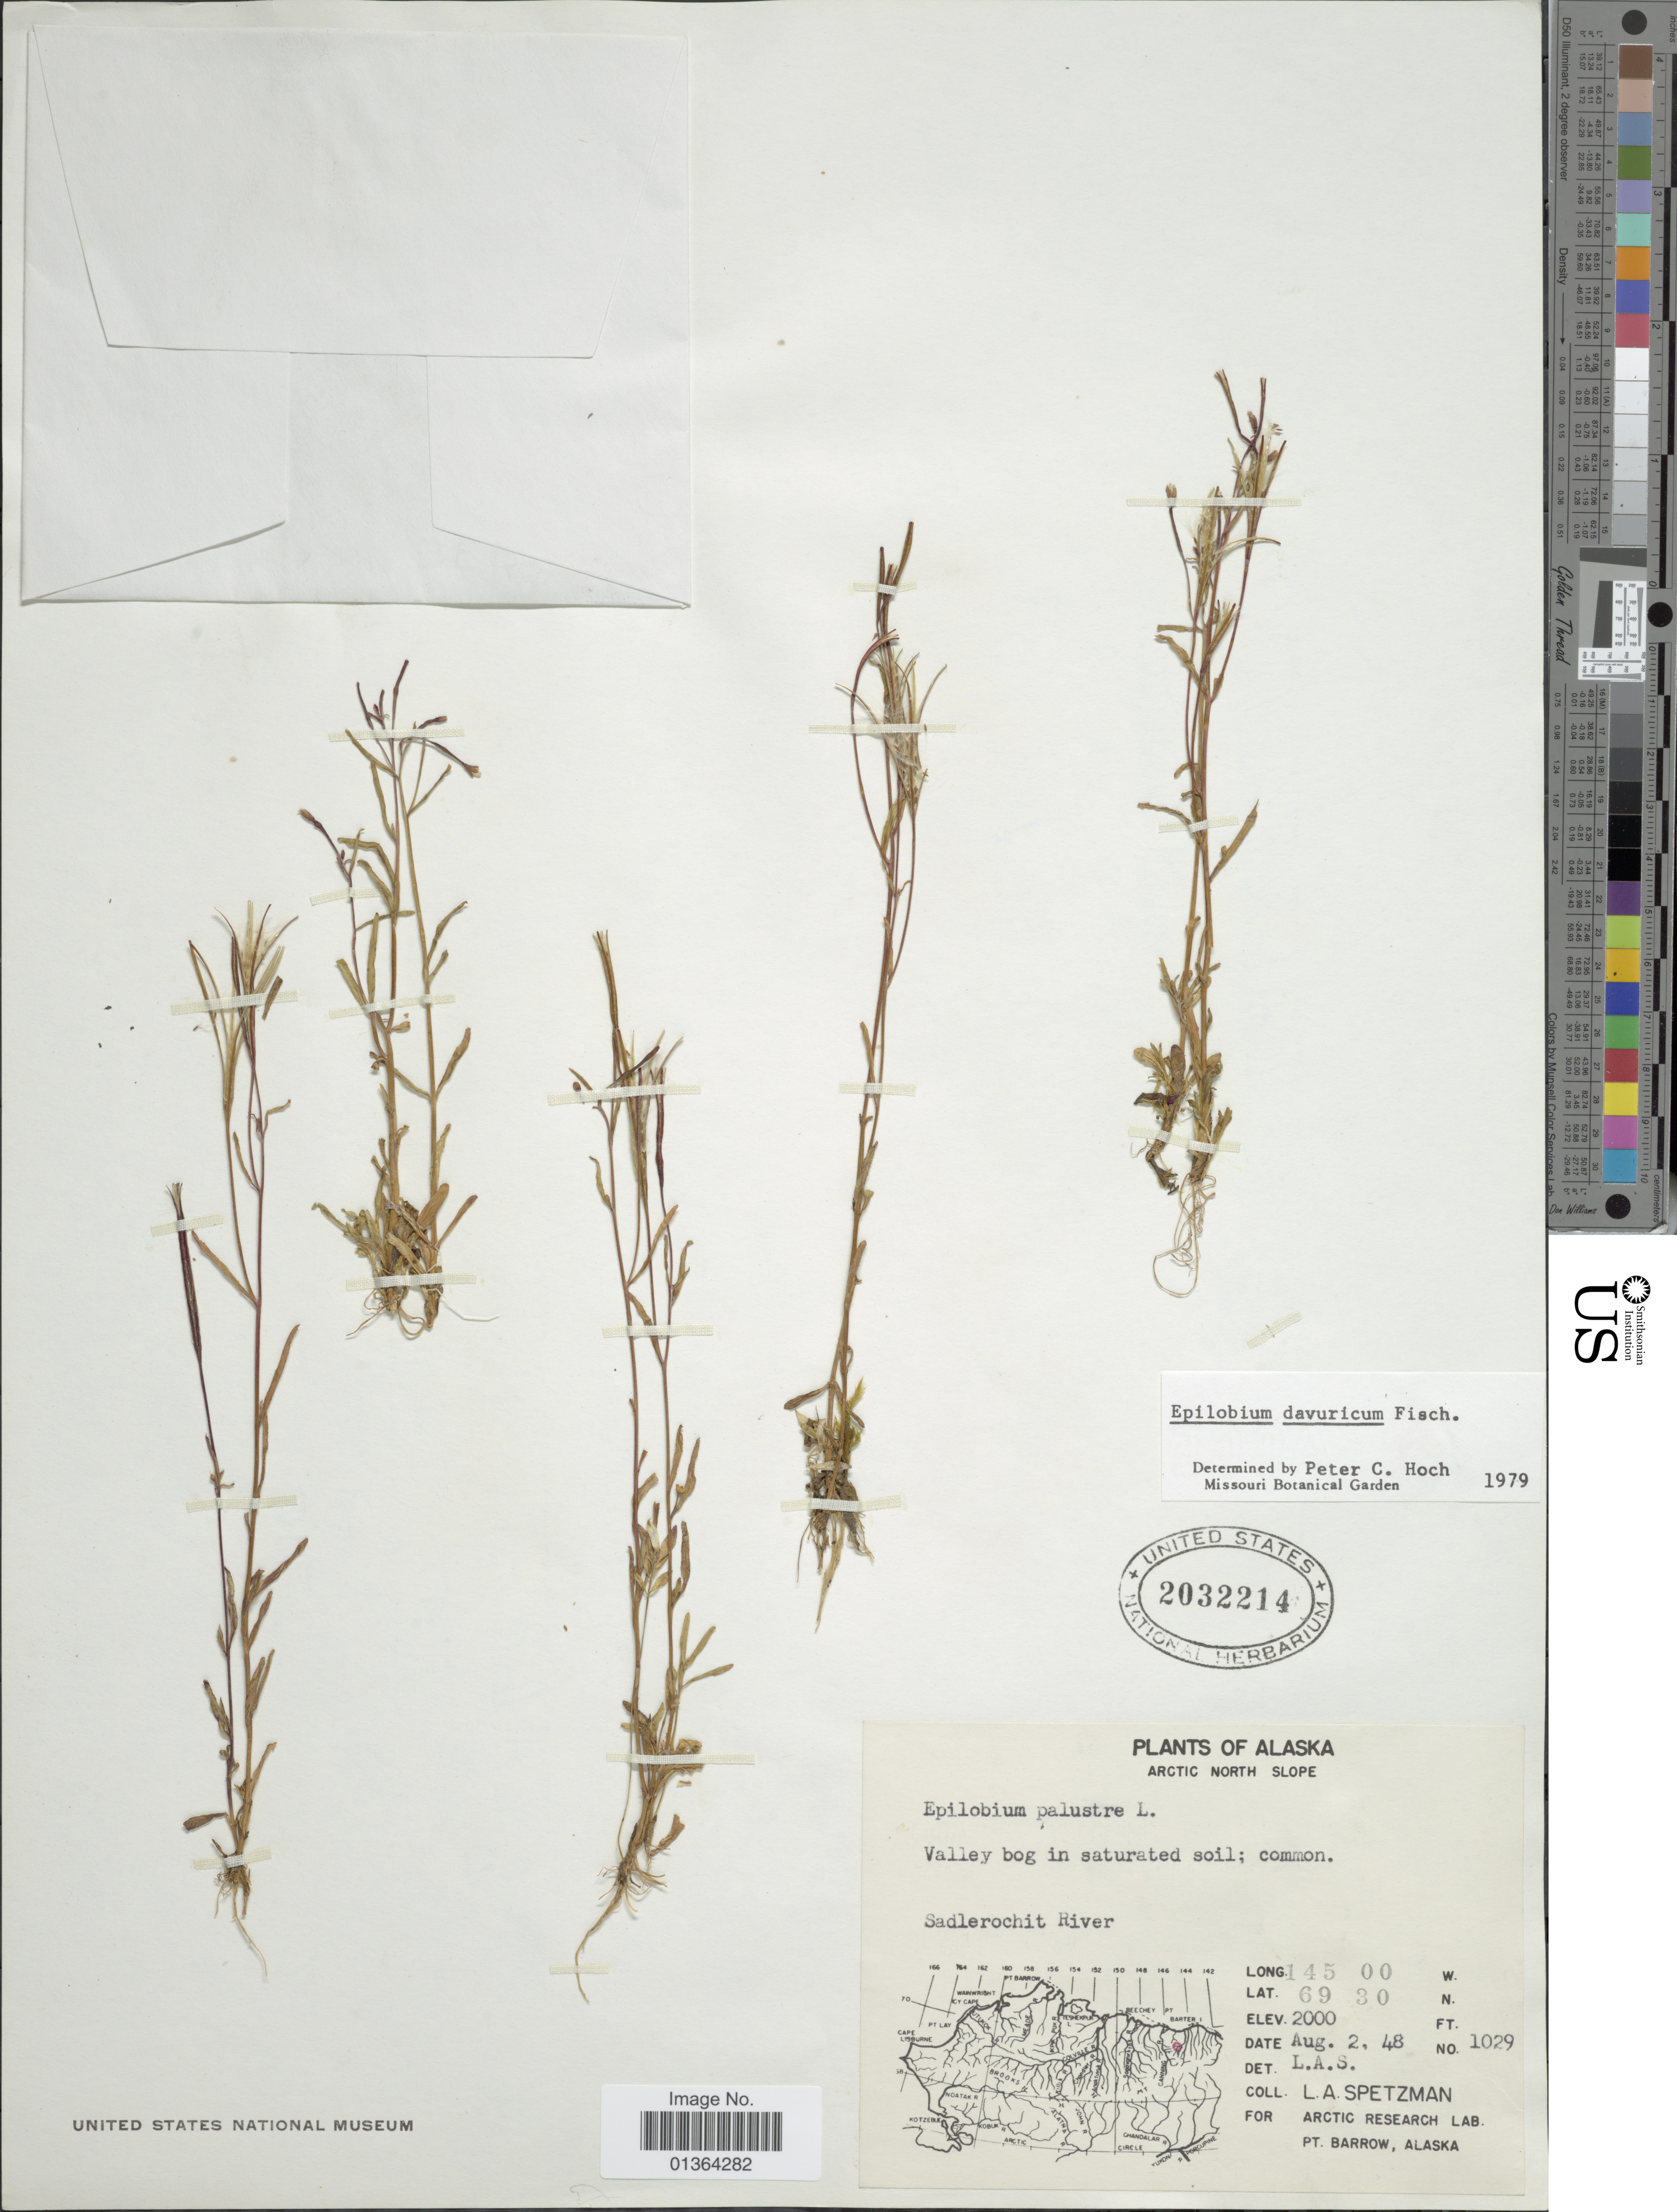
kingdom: Plantae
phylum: Tracheophyta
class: Magnoliopsida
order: Myrtales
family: Onagraceae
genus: Epilobium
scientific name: Epilobium davuricum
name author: Fisch. ex Hornem.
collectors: L. Spetzman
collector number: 1029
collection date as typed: Transcribed d/m/y: 2/8/48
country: United States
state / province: Alaska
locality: Arctic North Slope. Sadlerochit River.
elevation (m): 610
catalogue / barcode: US 2032214